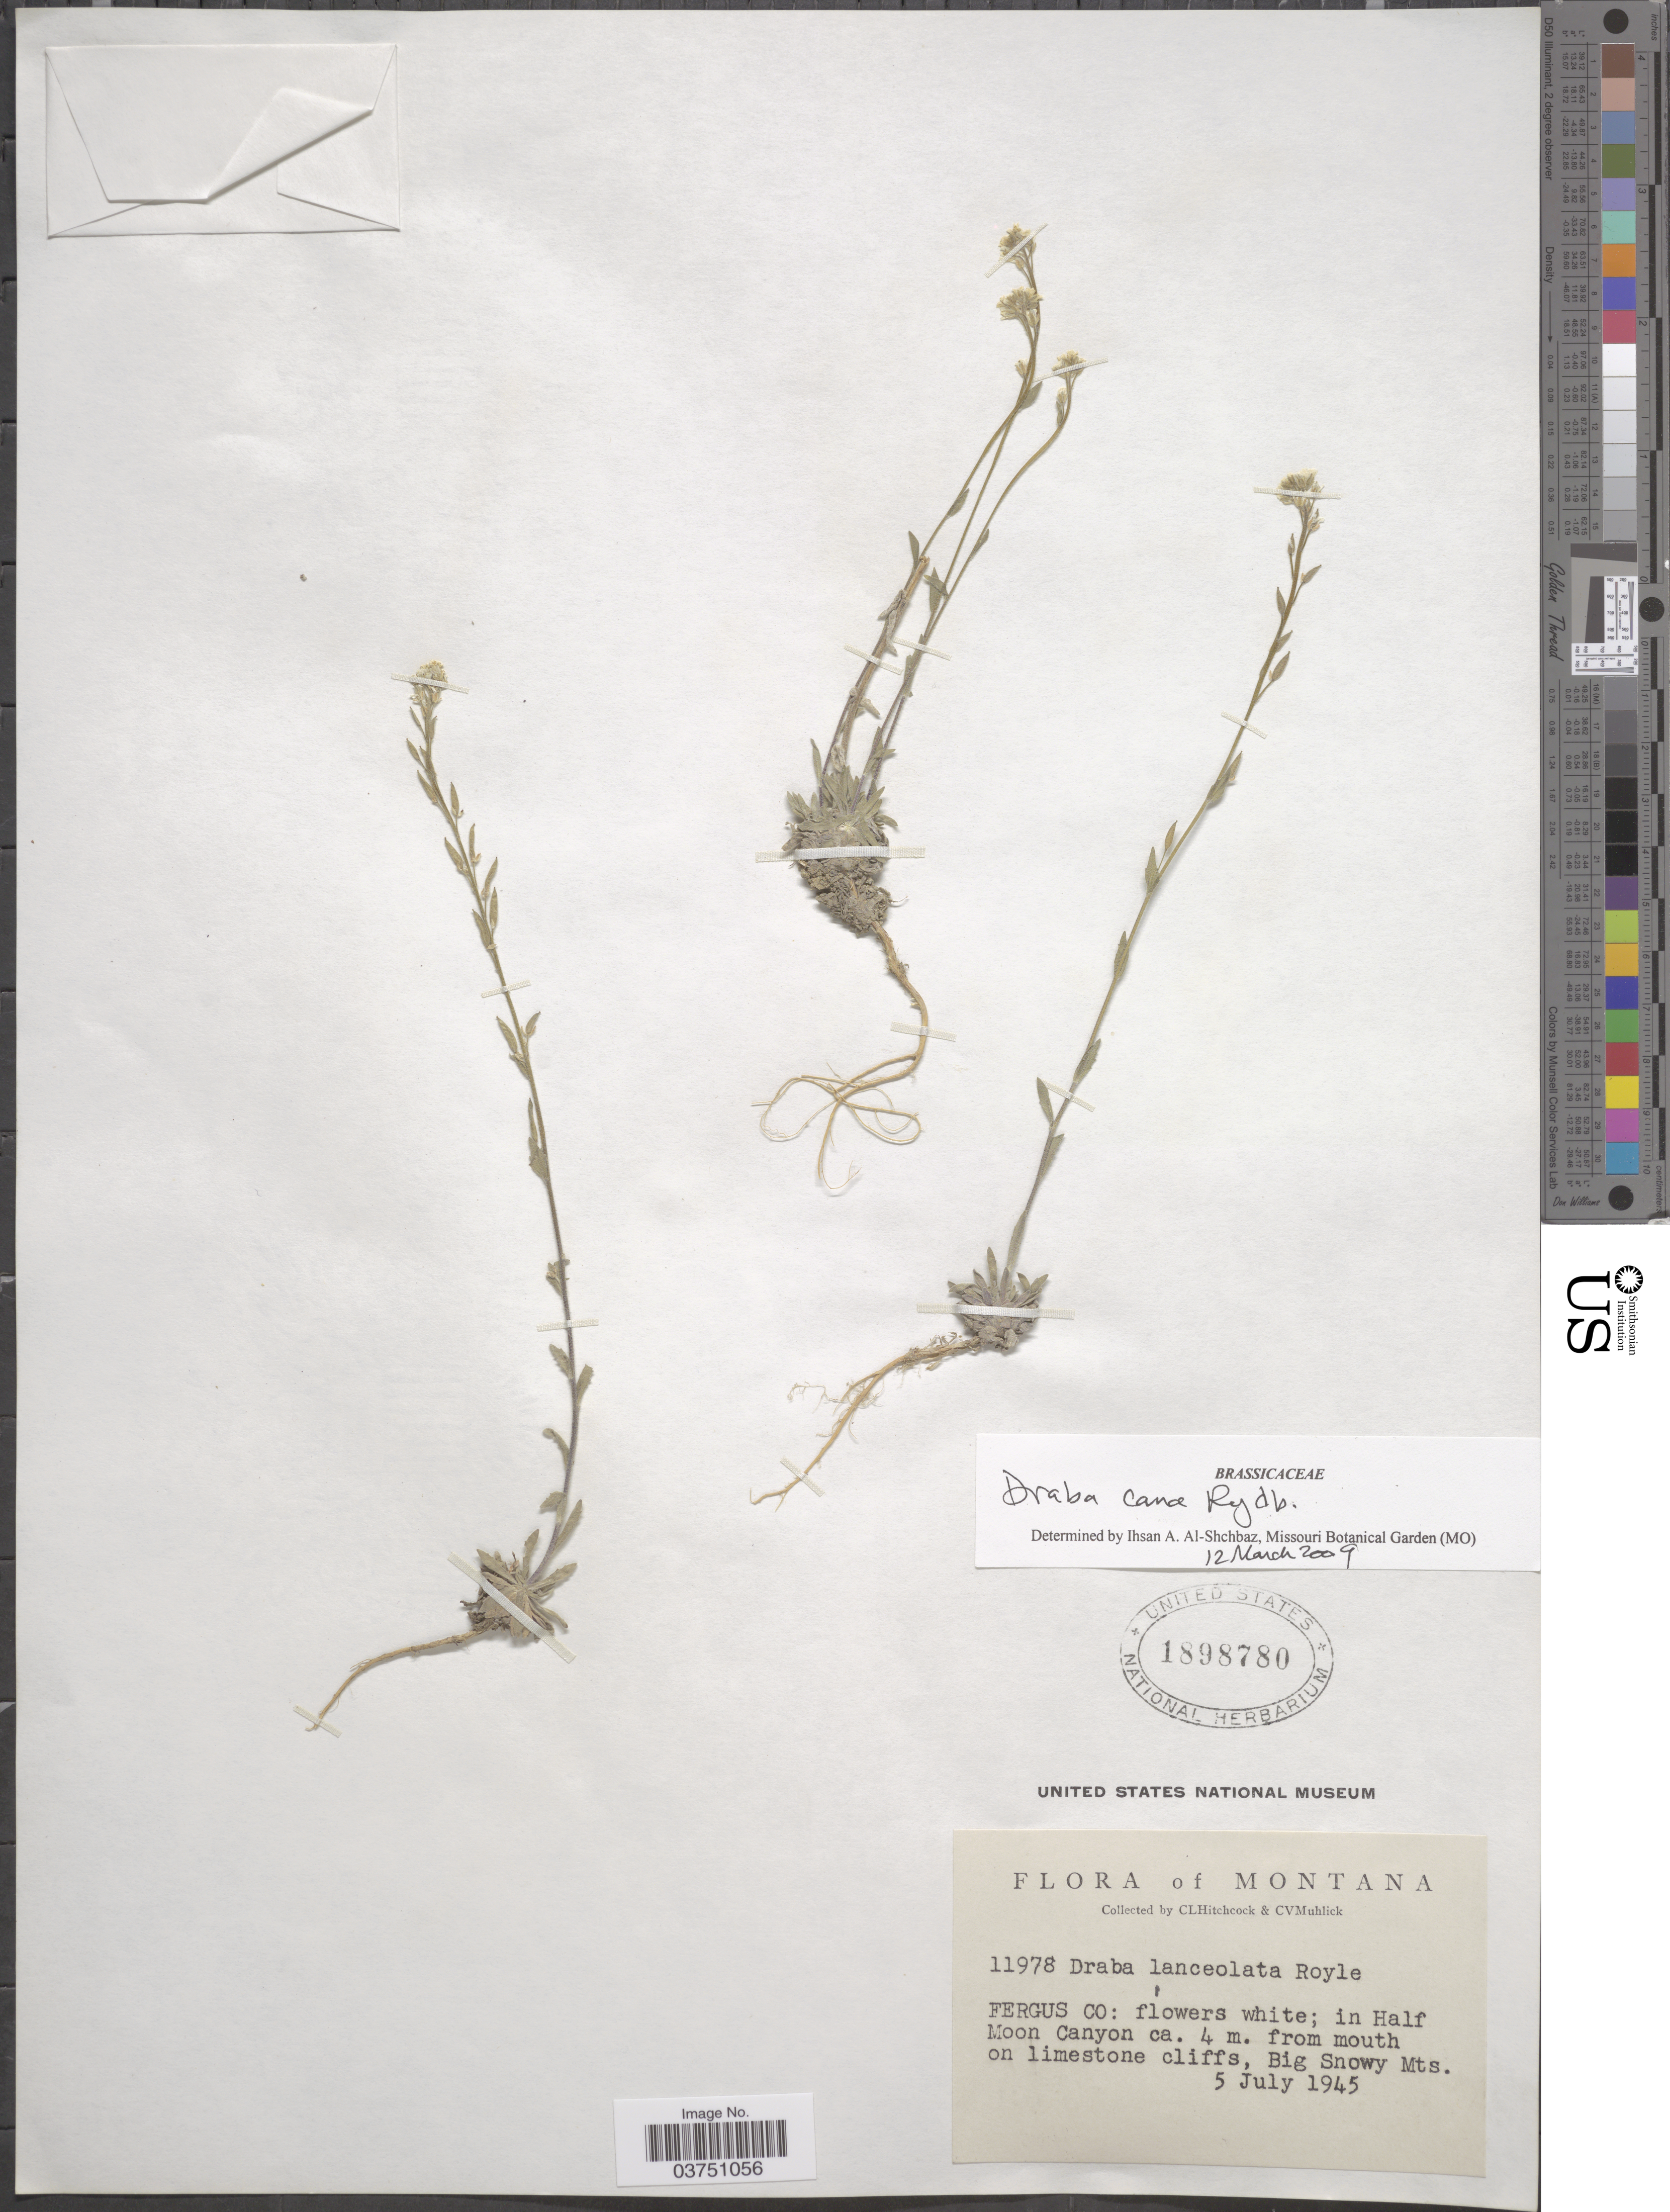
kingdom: Plantae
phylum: Tracheophyta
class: Magnoliopsida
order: Brassicales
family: Brassicaceae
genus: Draba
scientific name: Draba cana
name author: Rydb.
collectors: C. L. Hitchcock & C. V. Muhlick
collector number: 11978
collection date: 1945-07-05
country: United States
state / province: Montana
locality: Fergus Co: in Half Moon Canyon ca. 4 m. from mouth on limestone cliffs, Big Snowy Mts.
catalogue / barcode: US 1898780